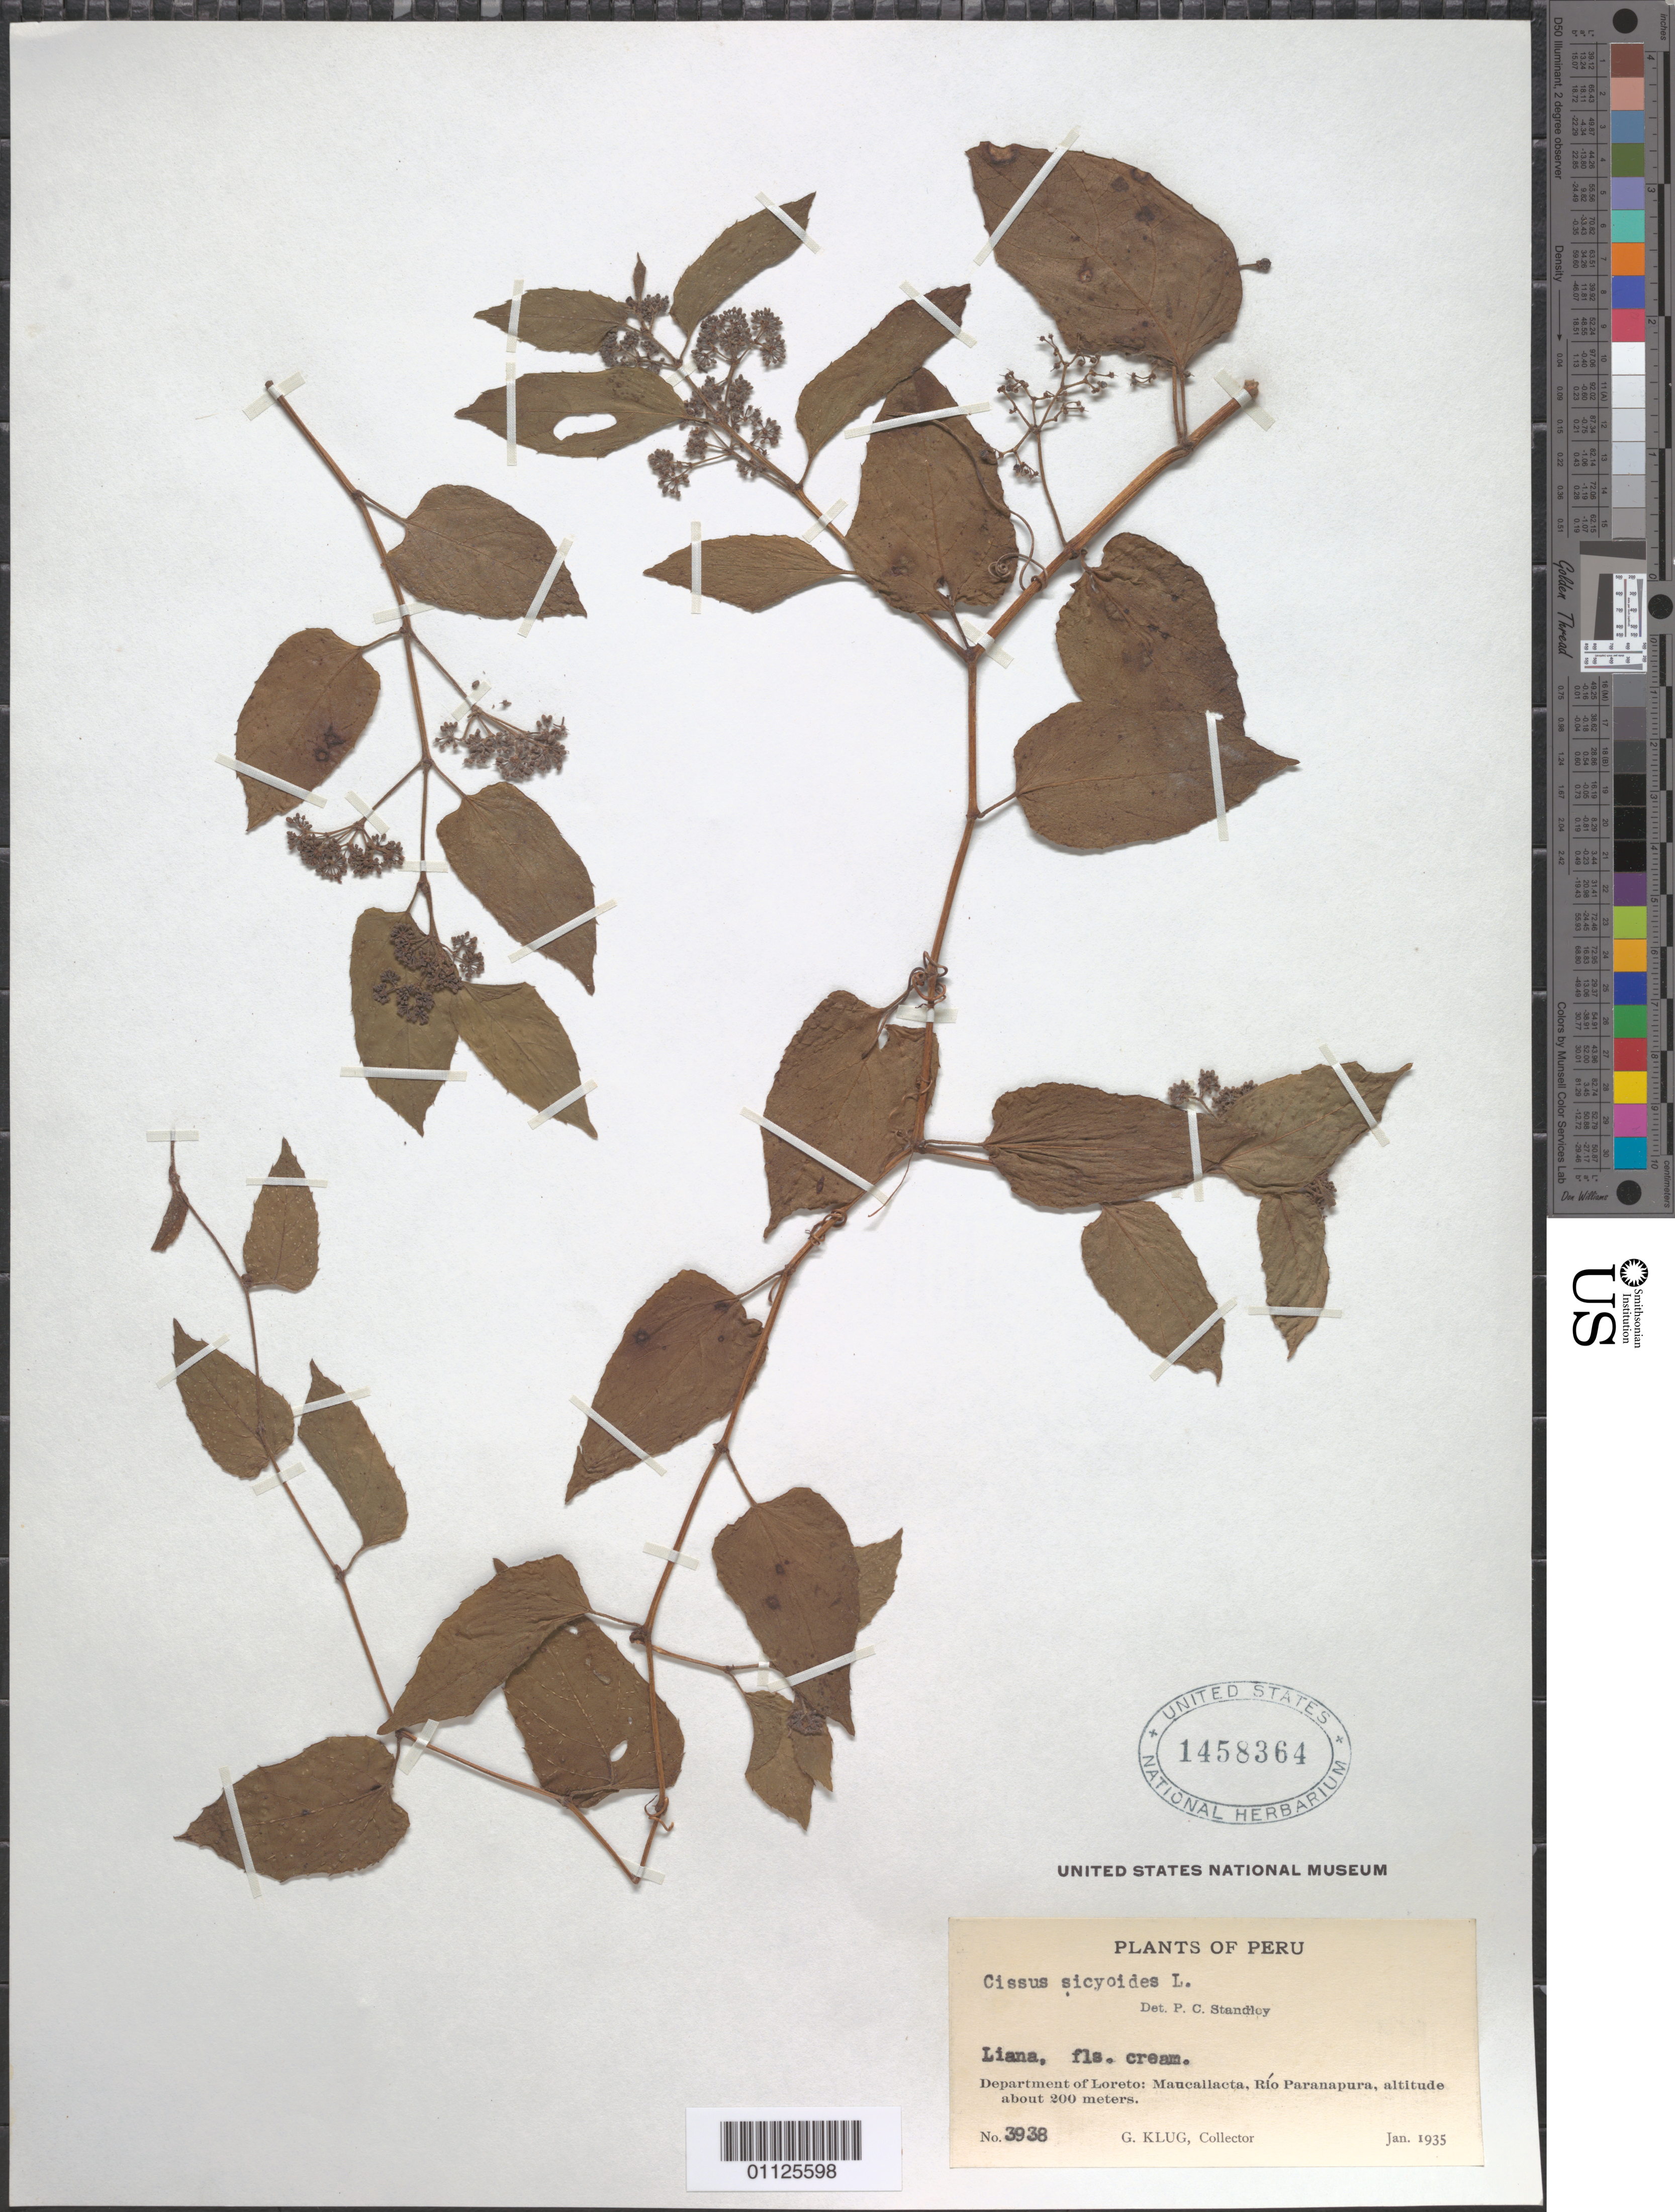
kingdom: Plantae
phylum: Tracheophyta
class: Magnoliopsida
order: Vitales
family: Vitaceae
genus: Cissus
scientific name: Cissus verticillata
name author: (L.) Nicolson & C.E. Jarvis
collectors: G. Klug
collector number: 3938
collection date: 1935-01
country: Peru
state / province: Loreto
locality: Maucallacta, Rio Paranapura.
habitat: Liana.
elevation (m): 200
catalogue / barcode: US 1458364